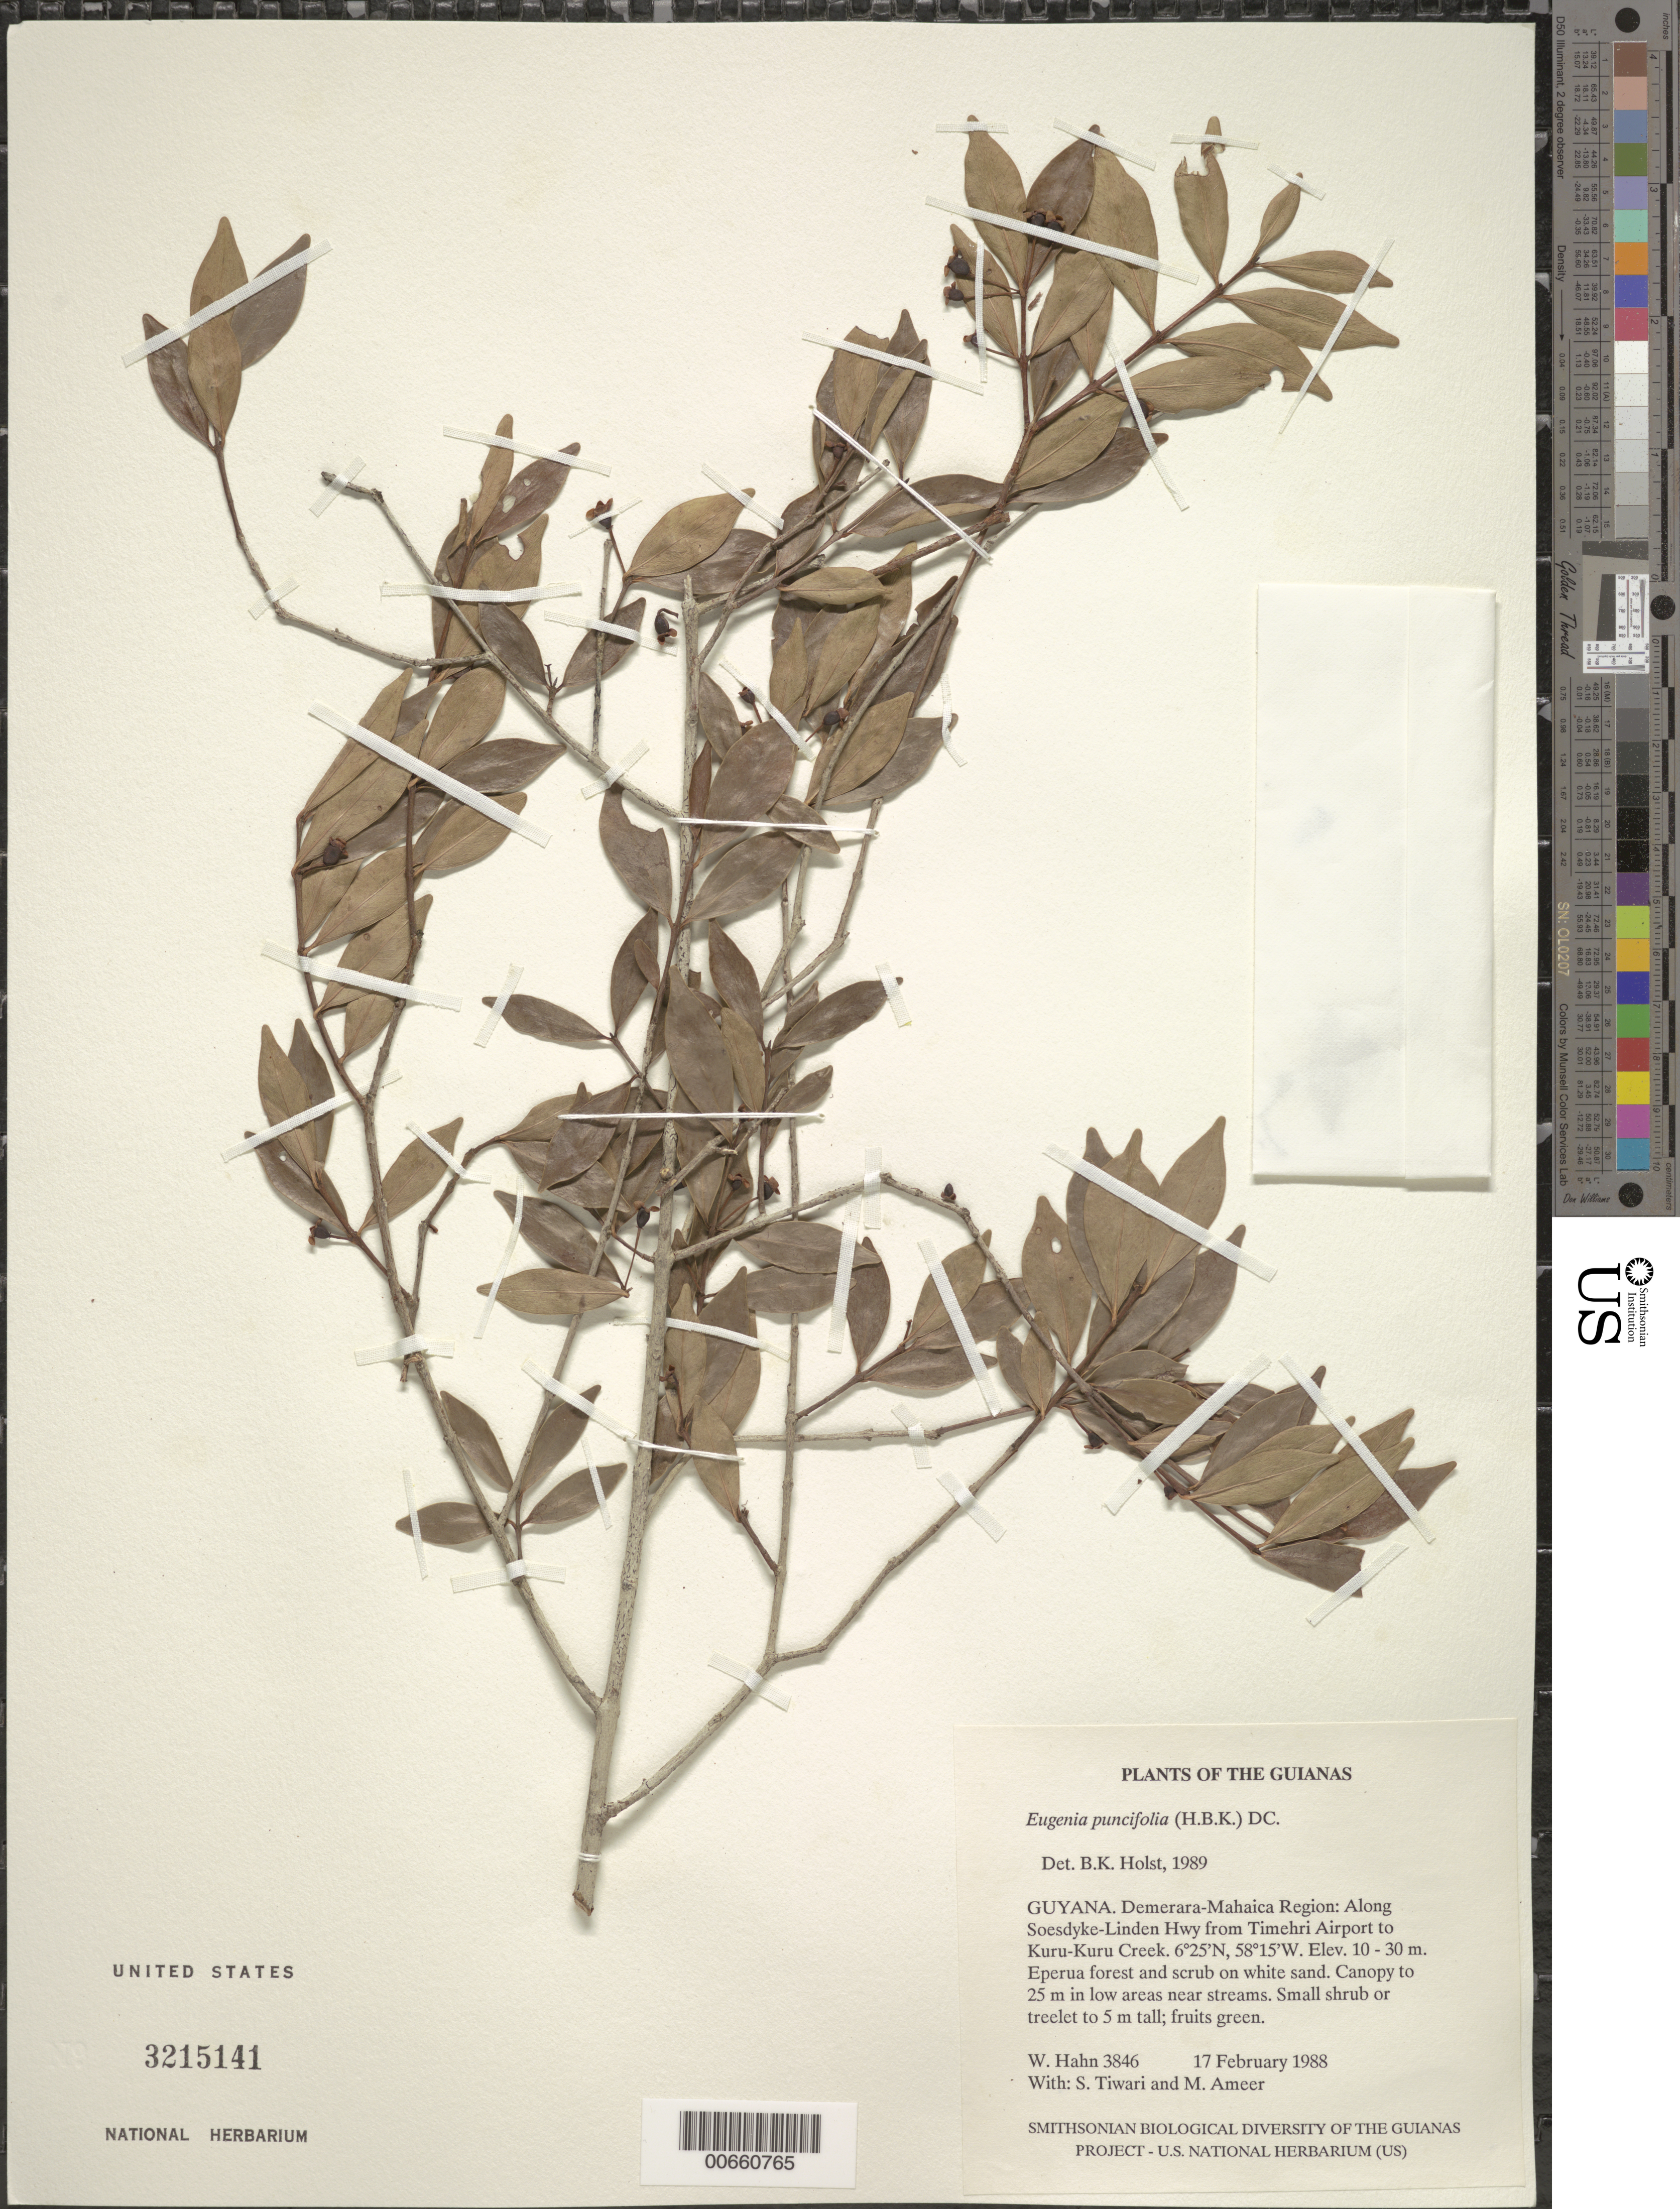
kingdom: Plantae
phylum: Tracheophyta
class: Magnoliopsida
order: Myrtales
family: Myrtaceae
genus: Eugenia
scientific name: Eugenia punicifolia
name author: (Kunth) DC.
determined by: Holst, Bruce K.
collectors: W. Hahn, S. Tiwari & M. Ameer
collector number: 3846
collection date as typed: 17 February 1988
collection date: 1988-02-17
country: Guyana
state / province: Demerara-Mahaica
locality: Along Soesdyke-Linden Hwy from Timehri Airport to Kuru-Kuru Creek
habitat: Eperua forest and scrub on white sand. Canopy to 25 m in low areas near streams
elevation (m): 10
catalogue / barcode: US 3215141